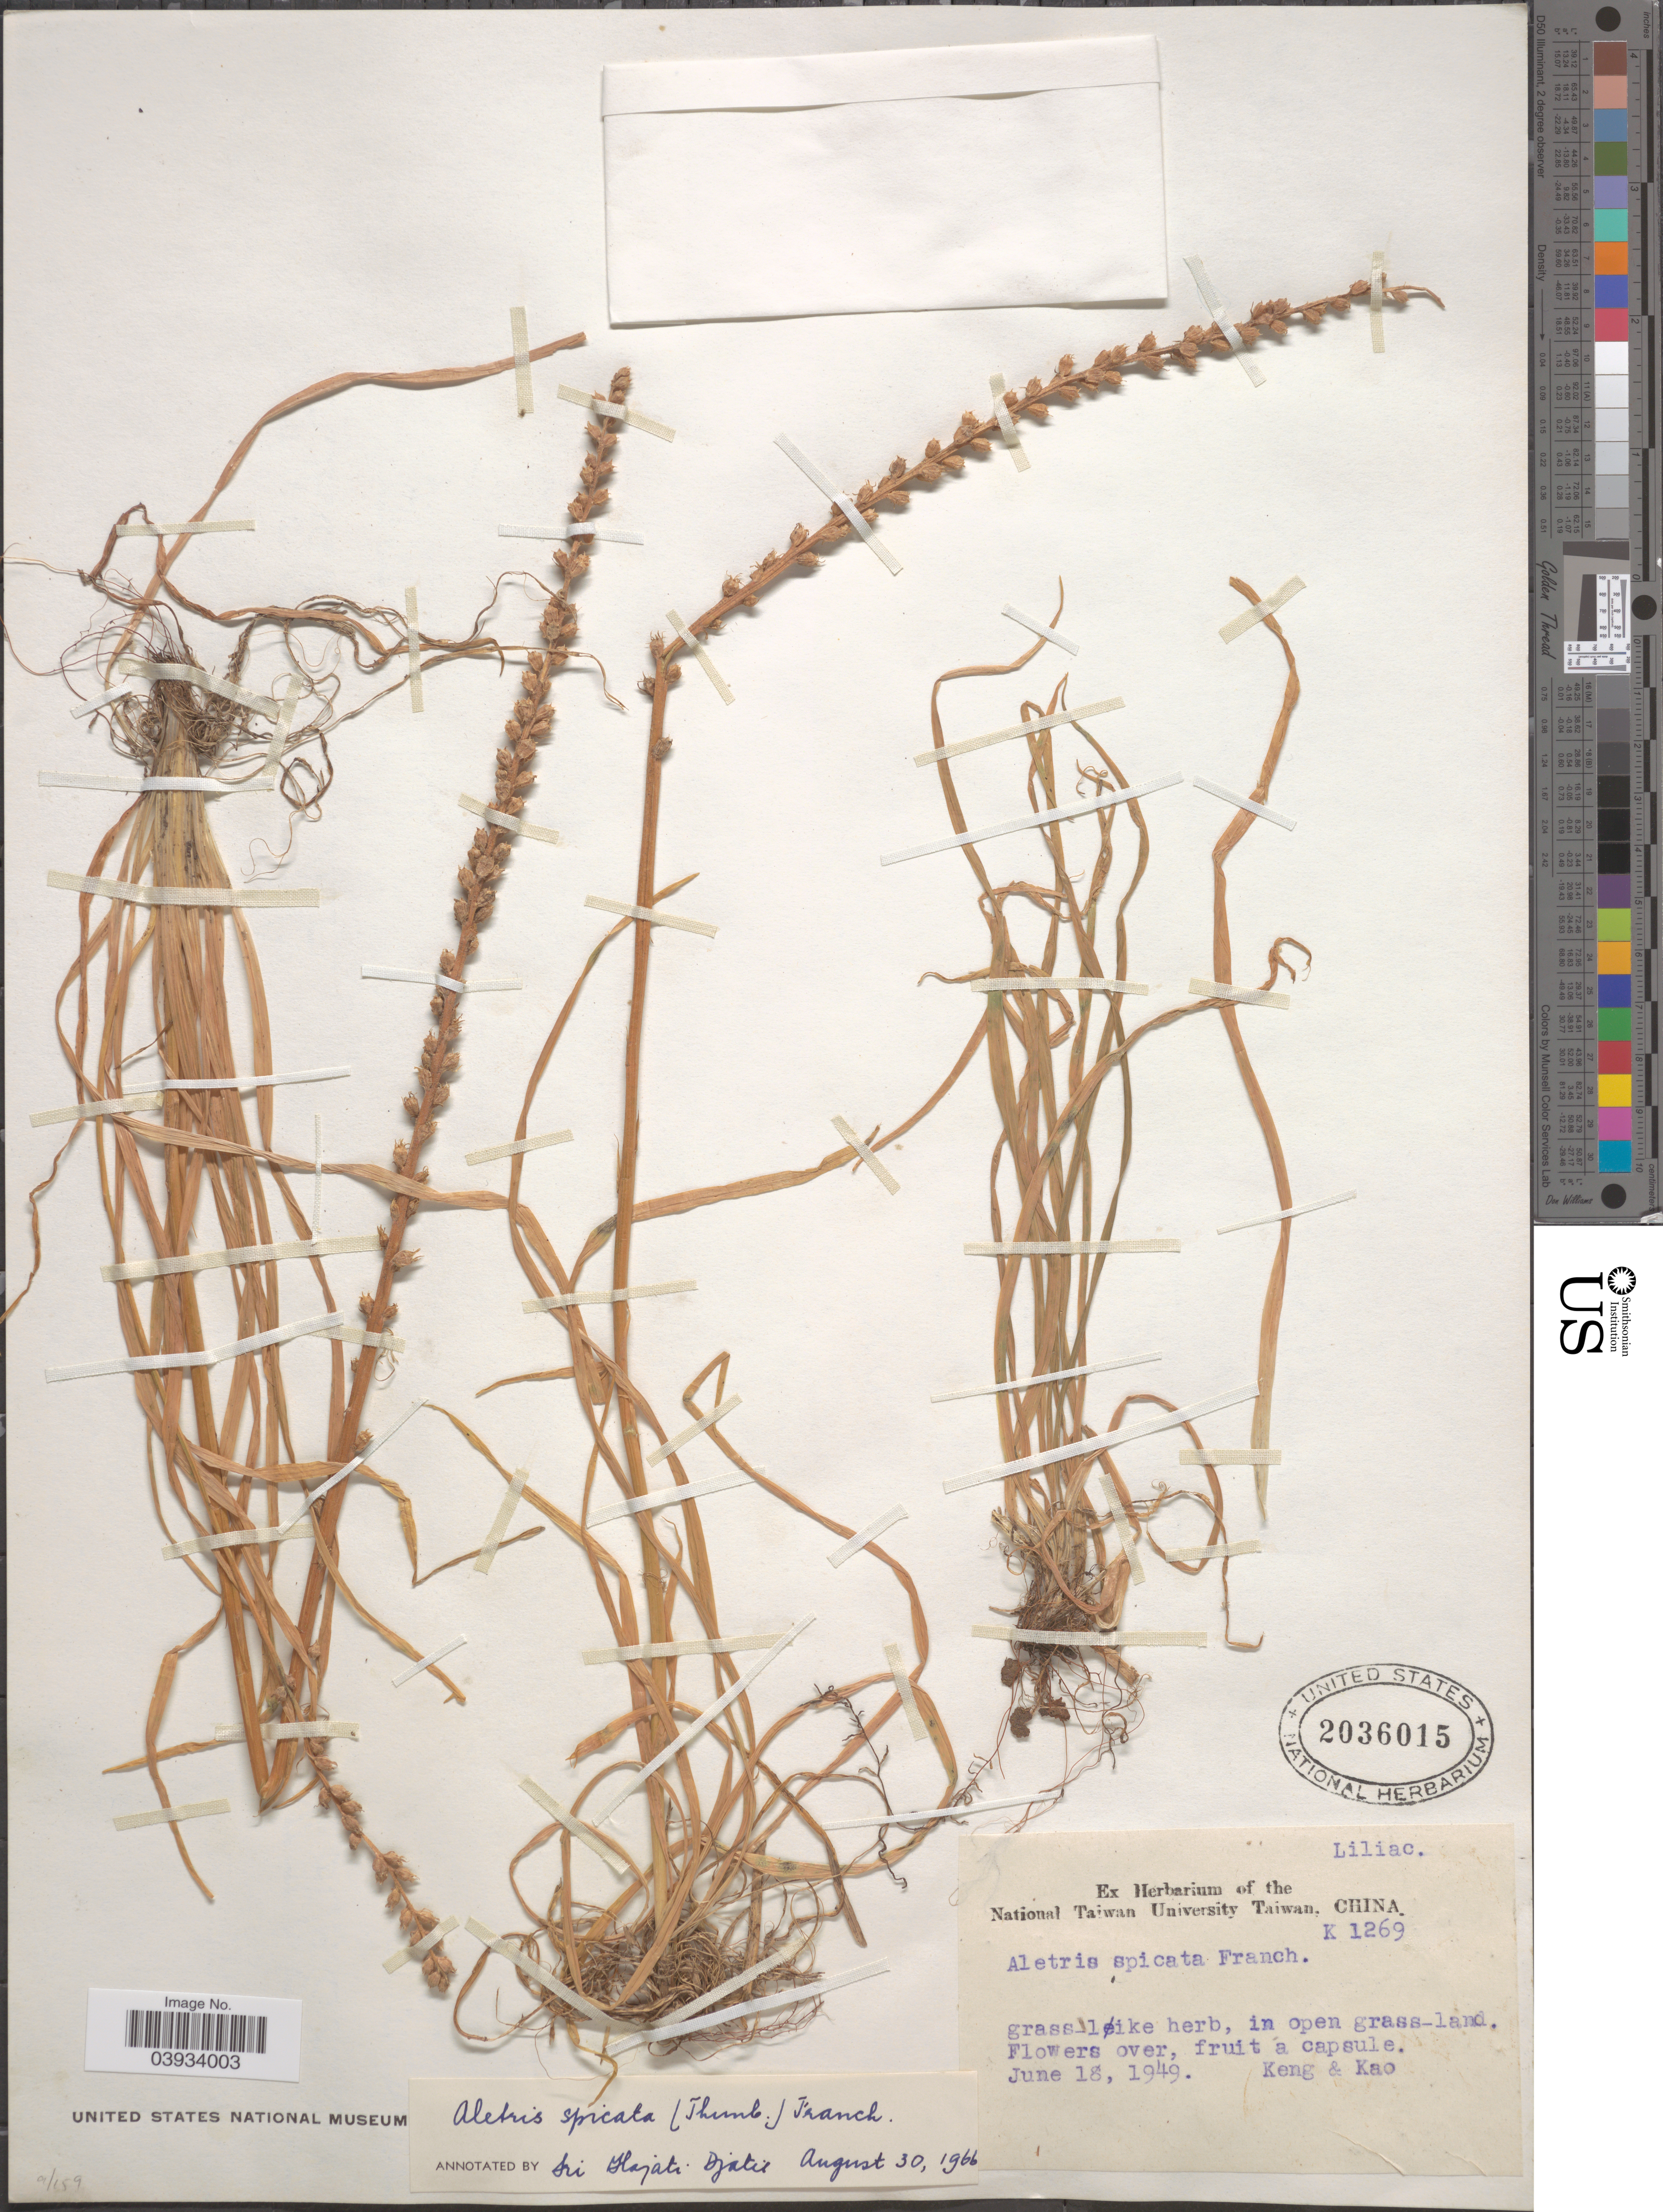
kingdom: Plantae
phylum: Tracheophyta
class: Liliopsida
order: Dioscoreales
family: Nartheciaceae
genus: Aletris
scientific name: Aletris spicata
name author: (Thunb.) Franch.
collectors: -- Keng & -. Kao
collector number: K1269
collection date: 1949-06-18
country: Taiwan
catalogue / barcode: US 2036015